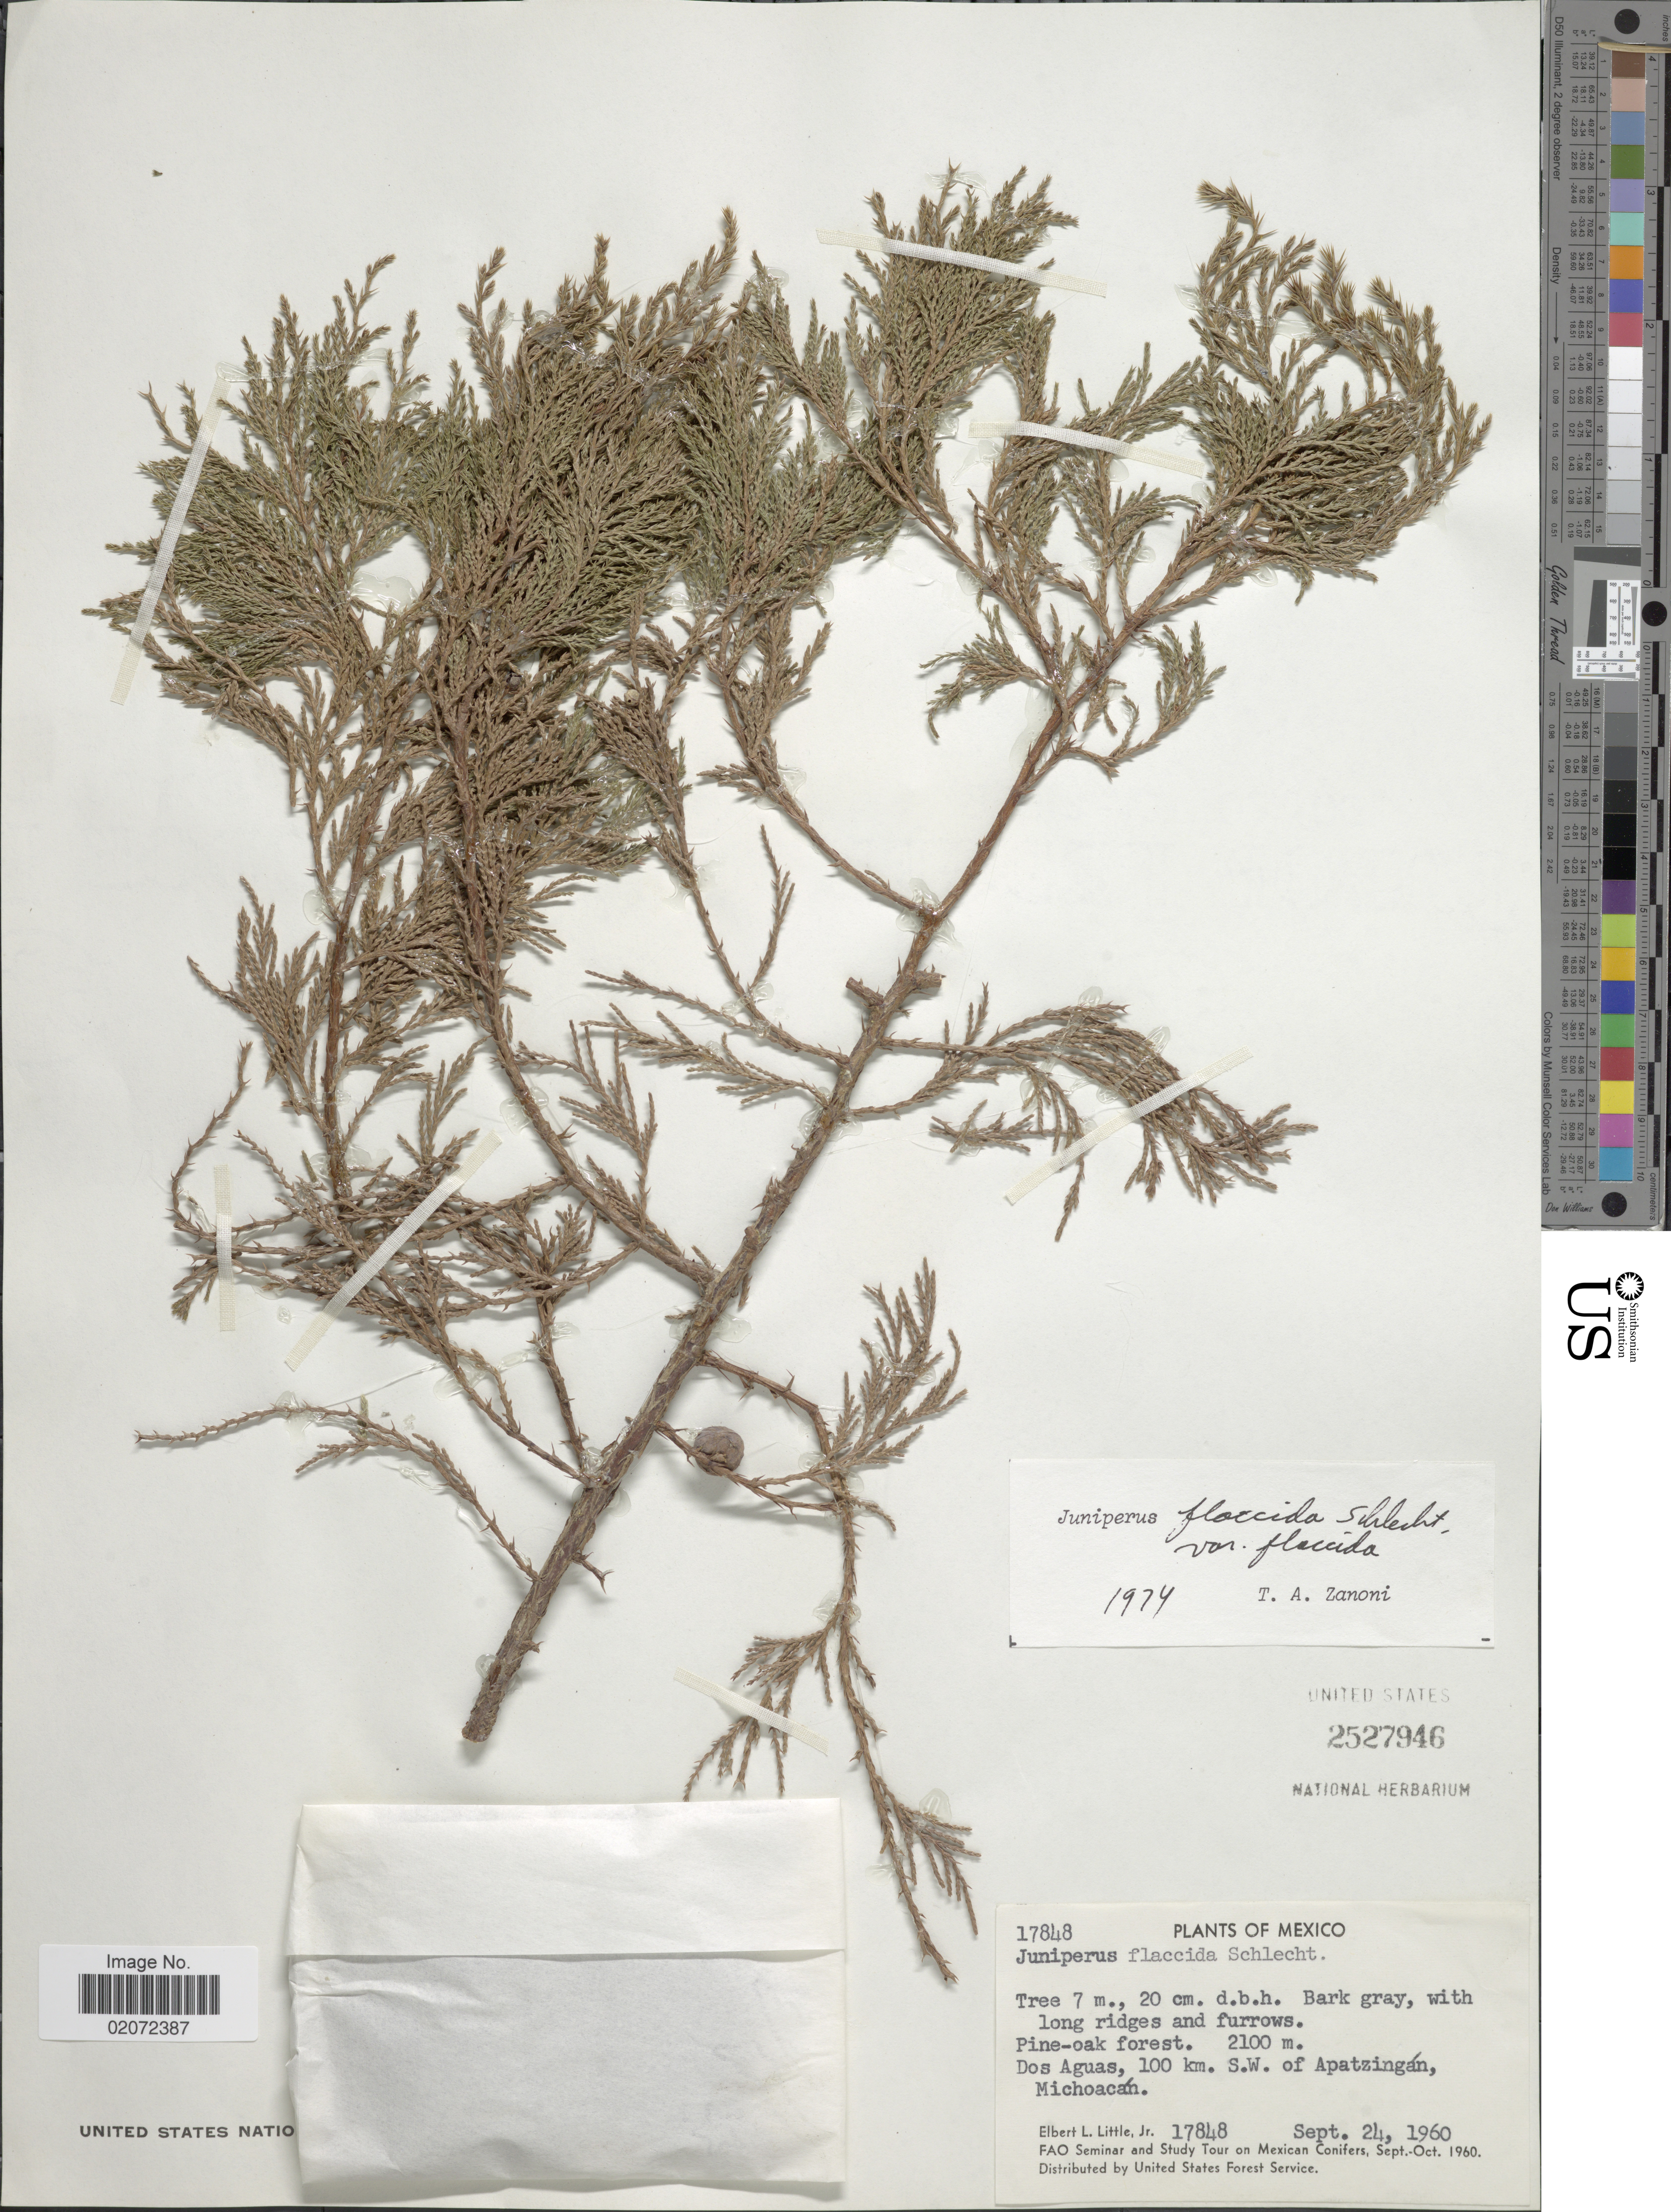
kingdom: Plantae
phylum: Tracheophyta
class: Pinopsida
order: Pinales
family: Cupressaceae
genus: Juniperus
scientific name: Juniperus flaccida var. flaccida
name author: Schltdl.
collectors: E. L. Little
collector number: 17848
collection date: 1960-09-24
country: Mexico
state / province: Michoacán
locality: Dos Aguas, 100 km. S. W. of Apatzingán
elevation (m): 2100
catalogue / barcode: US 2527946